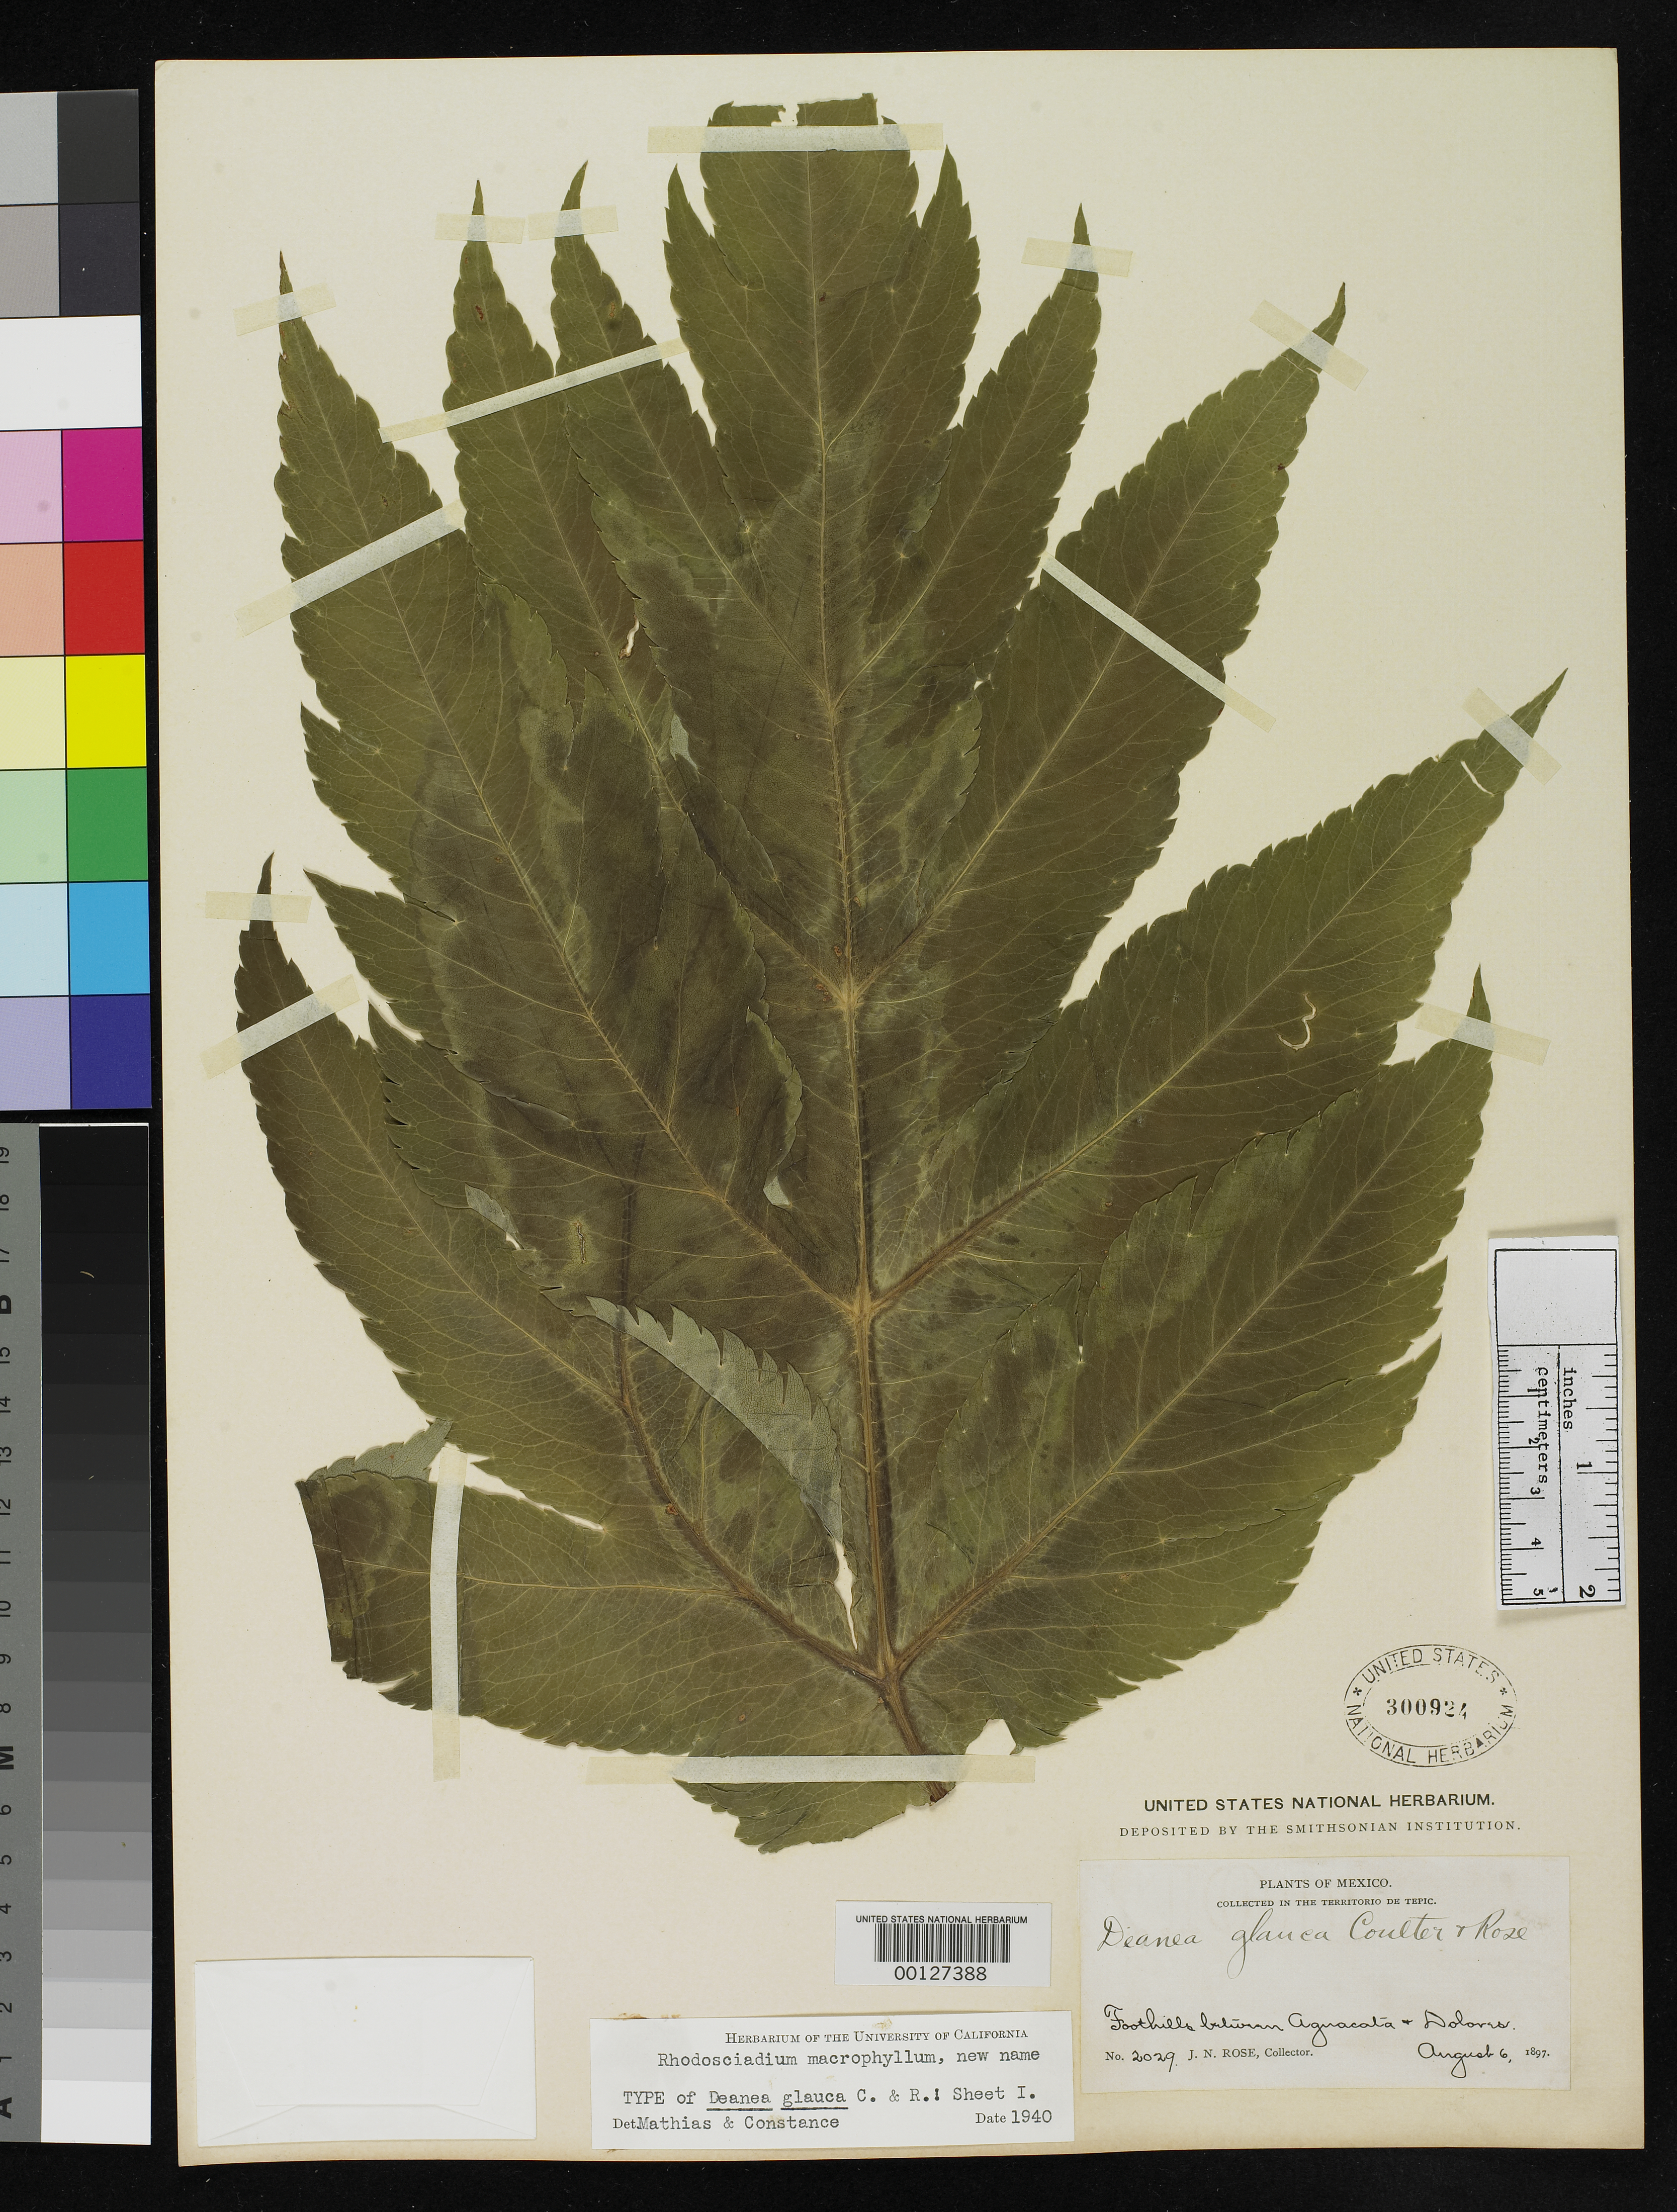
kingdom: Plantae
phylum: Tracheophyta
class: Magnoliopsida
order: Apiales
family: Apiaceae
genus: Deanea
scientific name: Deanea glauca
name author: J.M. Coult. & Rose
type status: Holotype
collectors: J. N. Rose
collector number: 2029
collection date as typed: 06 Aug 1897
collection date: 1897-08-06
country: Mexico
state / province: Nayarit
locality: Tepic, foothills between Aguacata & Dolores.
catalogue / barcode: US 300924